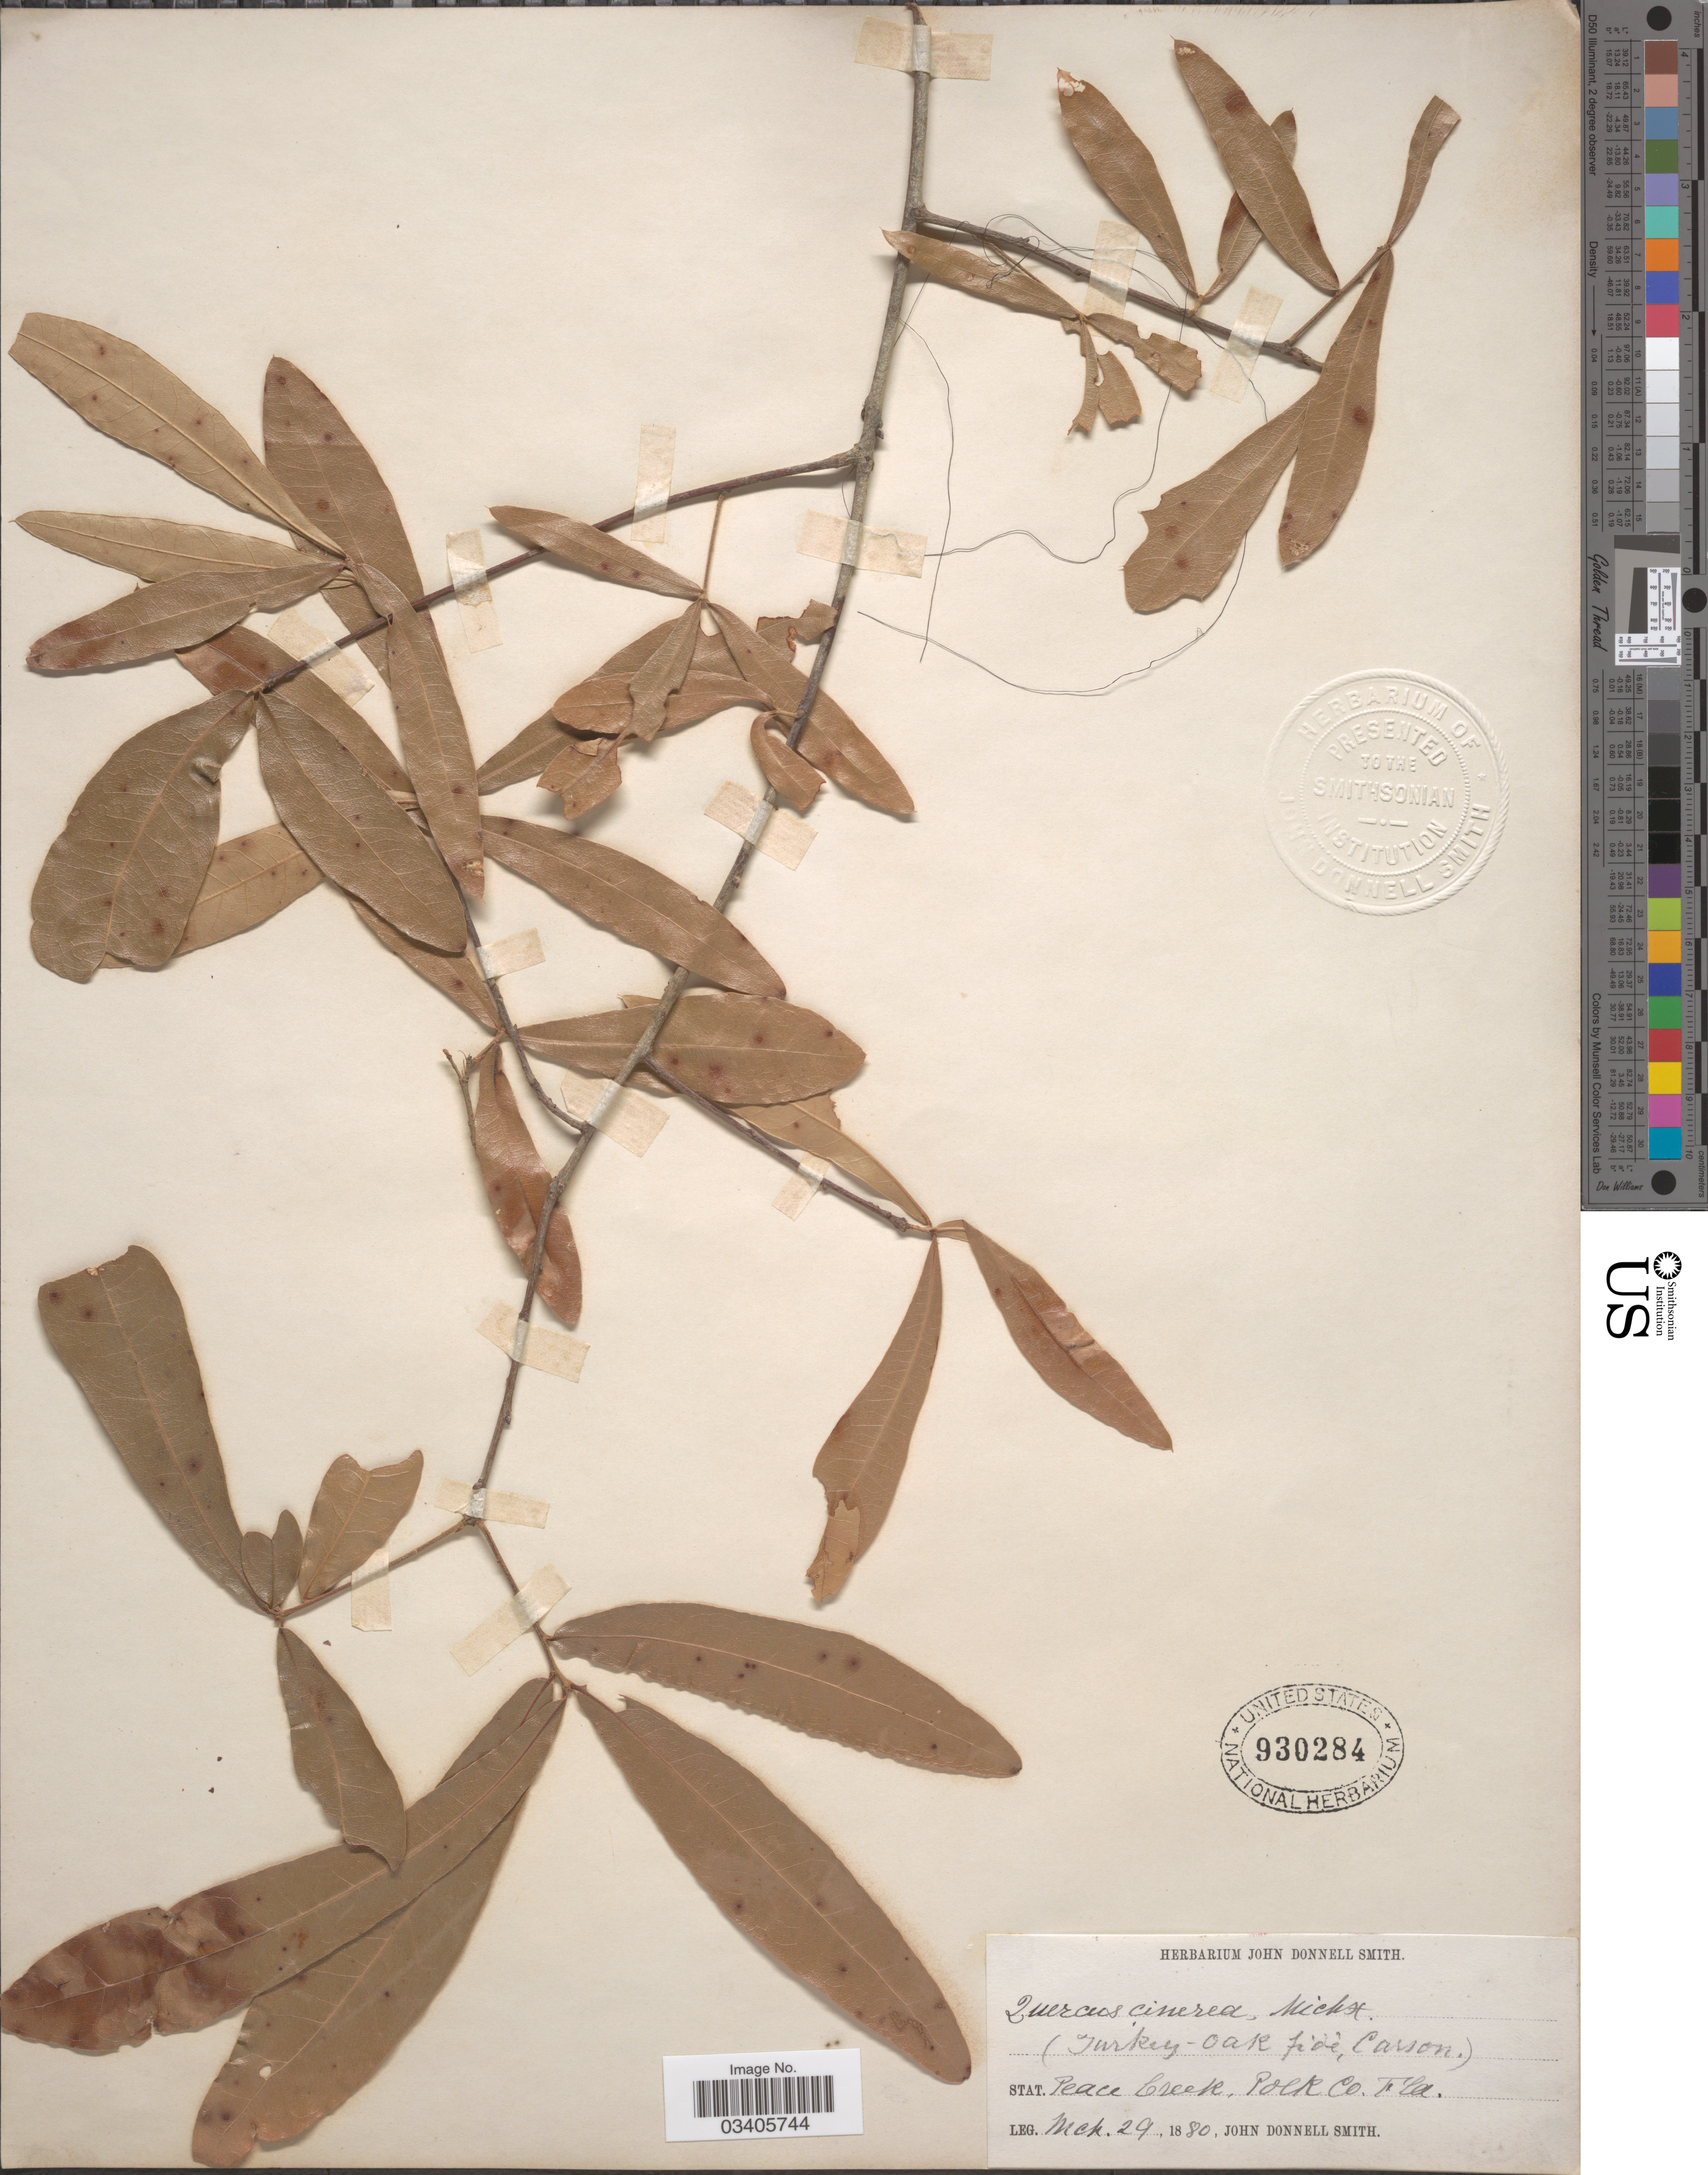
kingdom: Plantae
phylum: Tracheophyta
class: Magnoliopsida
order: Fagales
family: Fagaceae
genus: Quercus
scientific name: Quercus incana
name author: W. Bartram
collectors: J. Donnell Smith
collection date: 1880-03-29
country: United States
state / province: Florida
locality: Stat. Peace Creek, Polk Co.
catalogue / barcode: US 930284